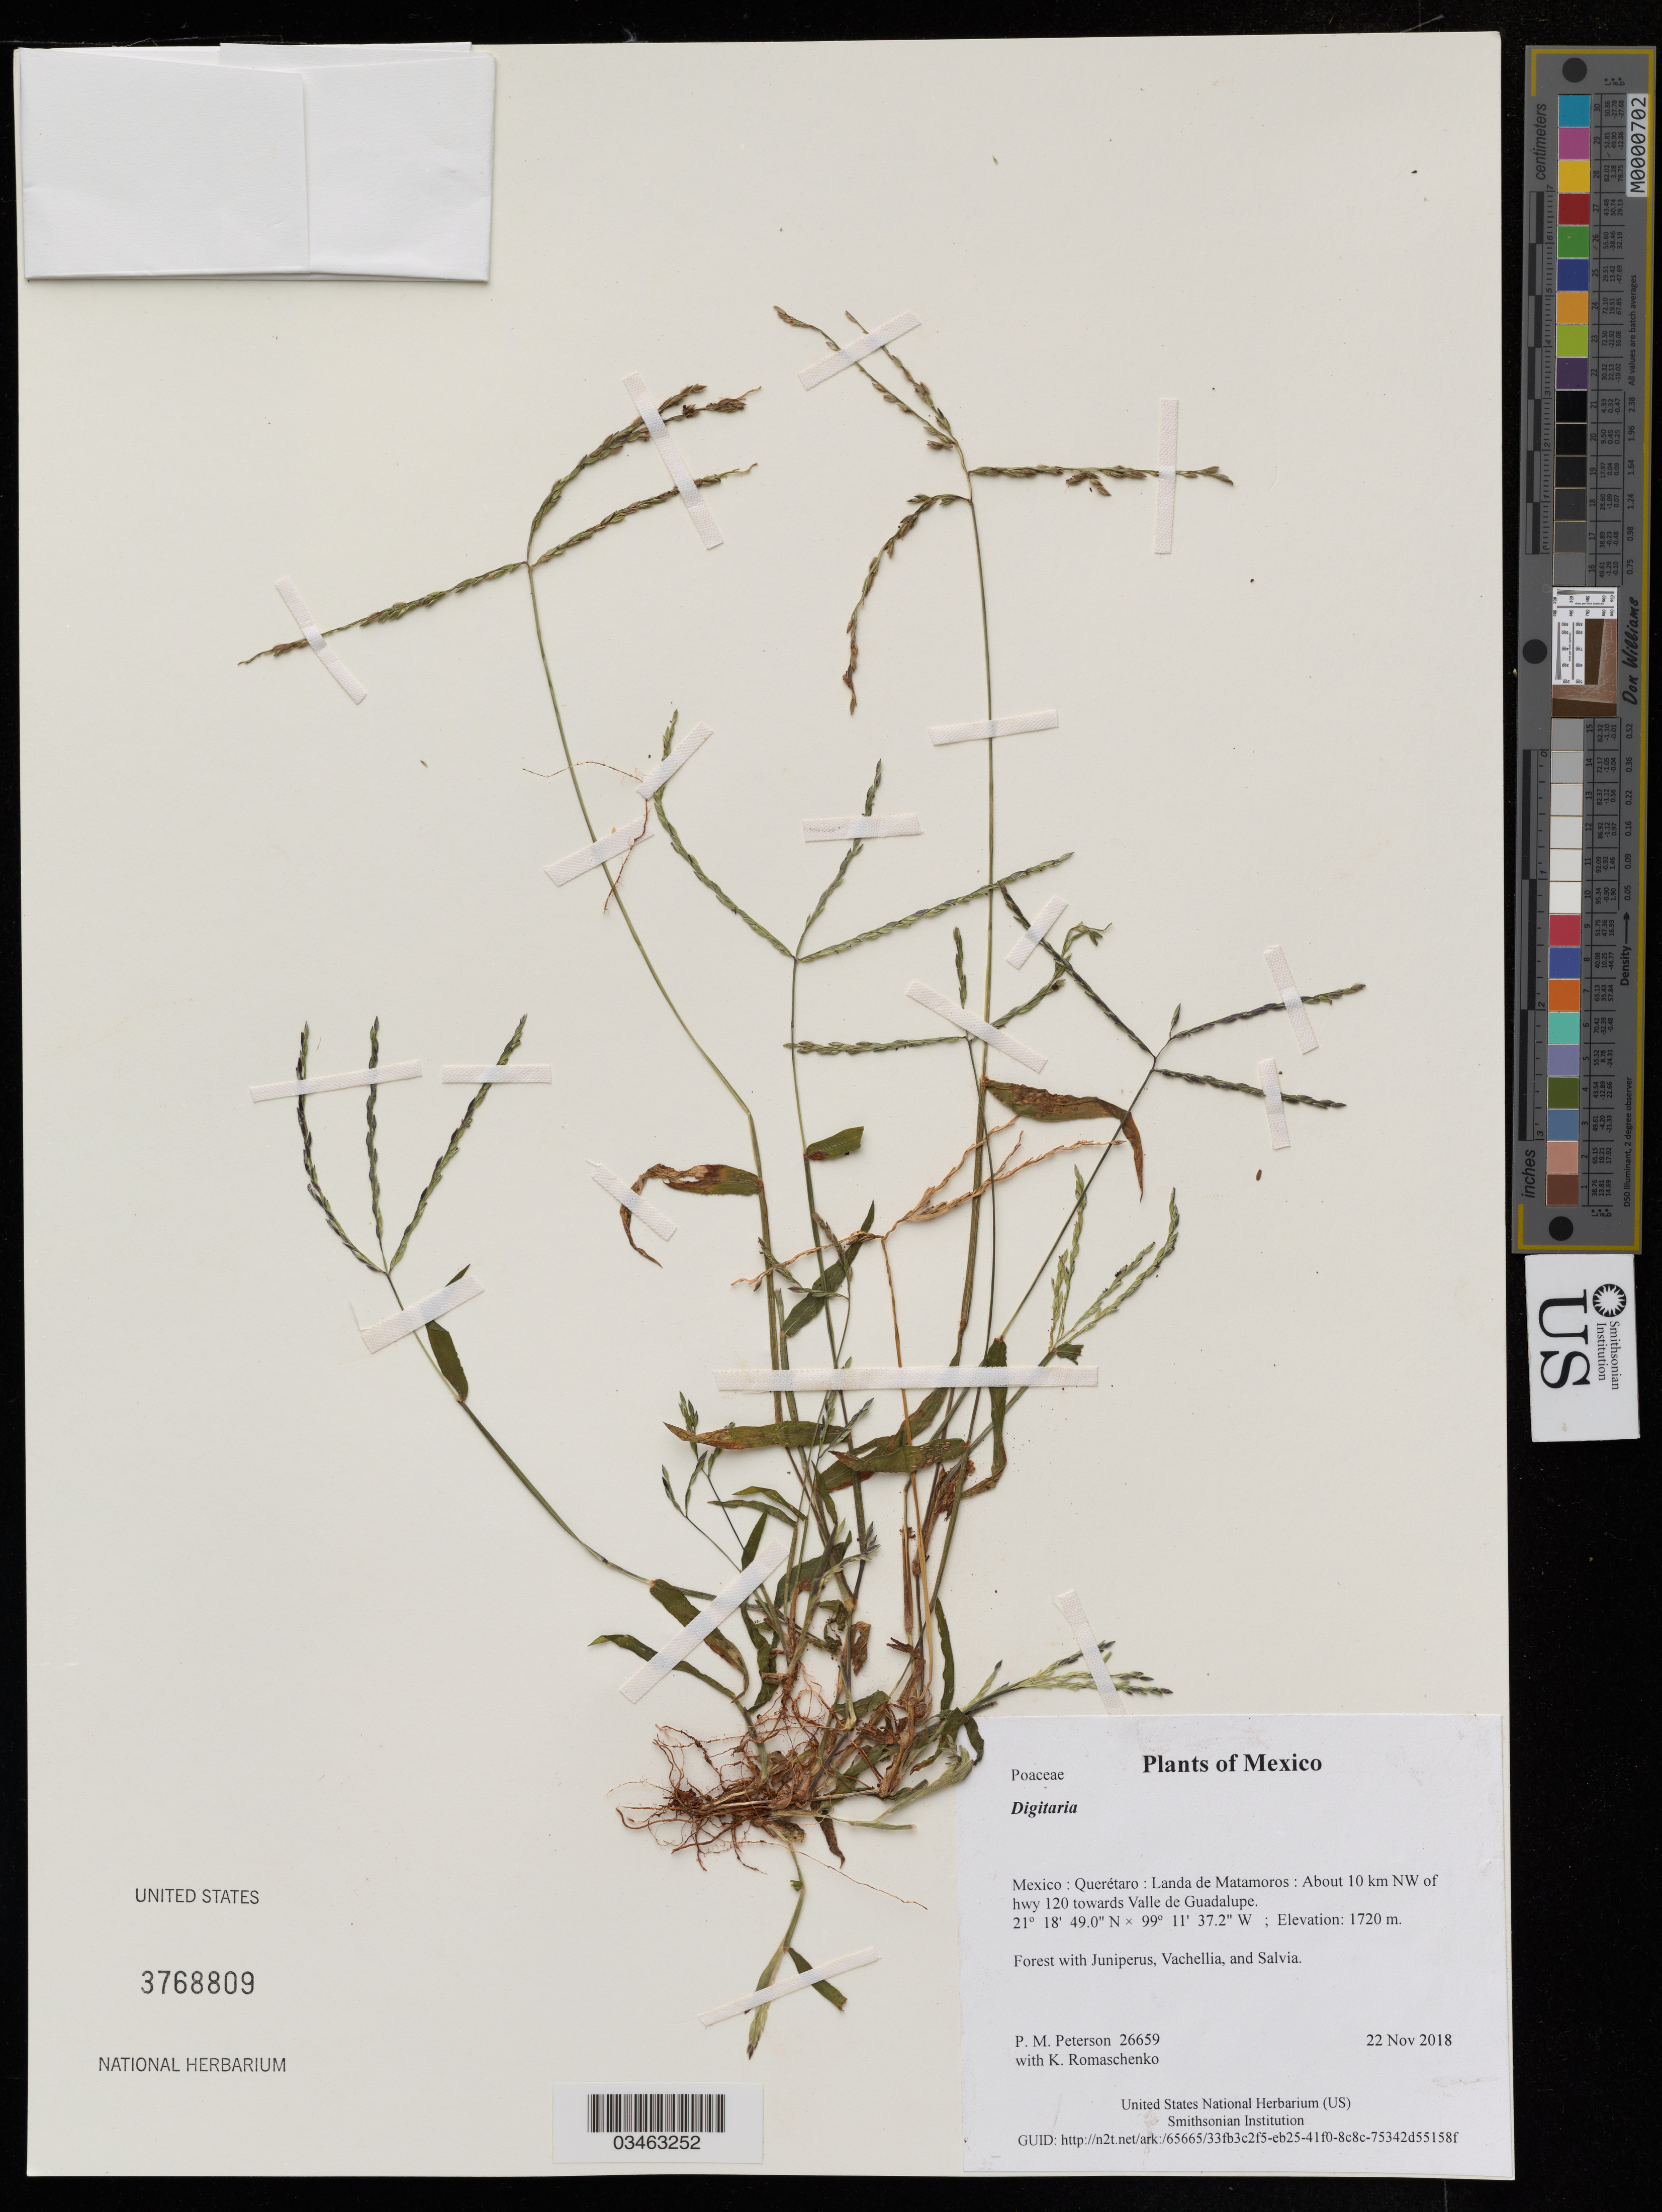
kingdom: Plantae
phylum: Tracheophyta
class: Liliopsida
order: Poales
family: Poaceae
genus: Digitaria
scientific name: Digitaria sp.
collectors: P. M. Peterson & K. Romaschenko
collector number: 26659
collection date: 2018-11-22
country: Mexico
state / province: Querétaro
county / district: Landa de Matamoros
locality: About 10 km NW of hwy 120 towards Valle de Guadalupe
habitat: Forest with Juniperus, Vachellia, and Salvia.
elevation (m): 1720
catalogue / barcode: US 3768809